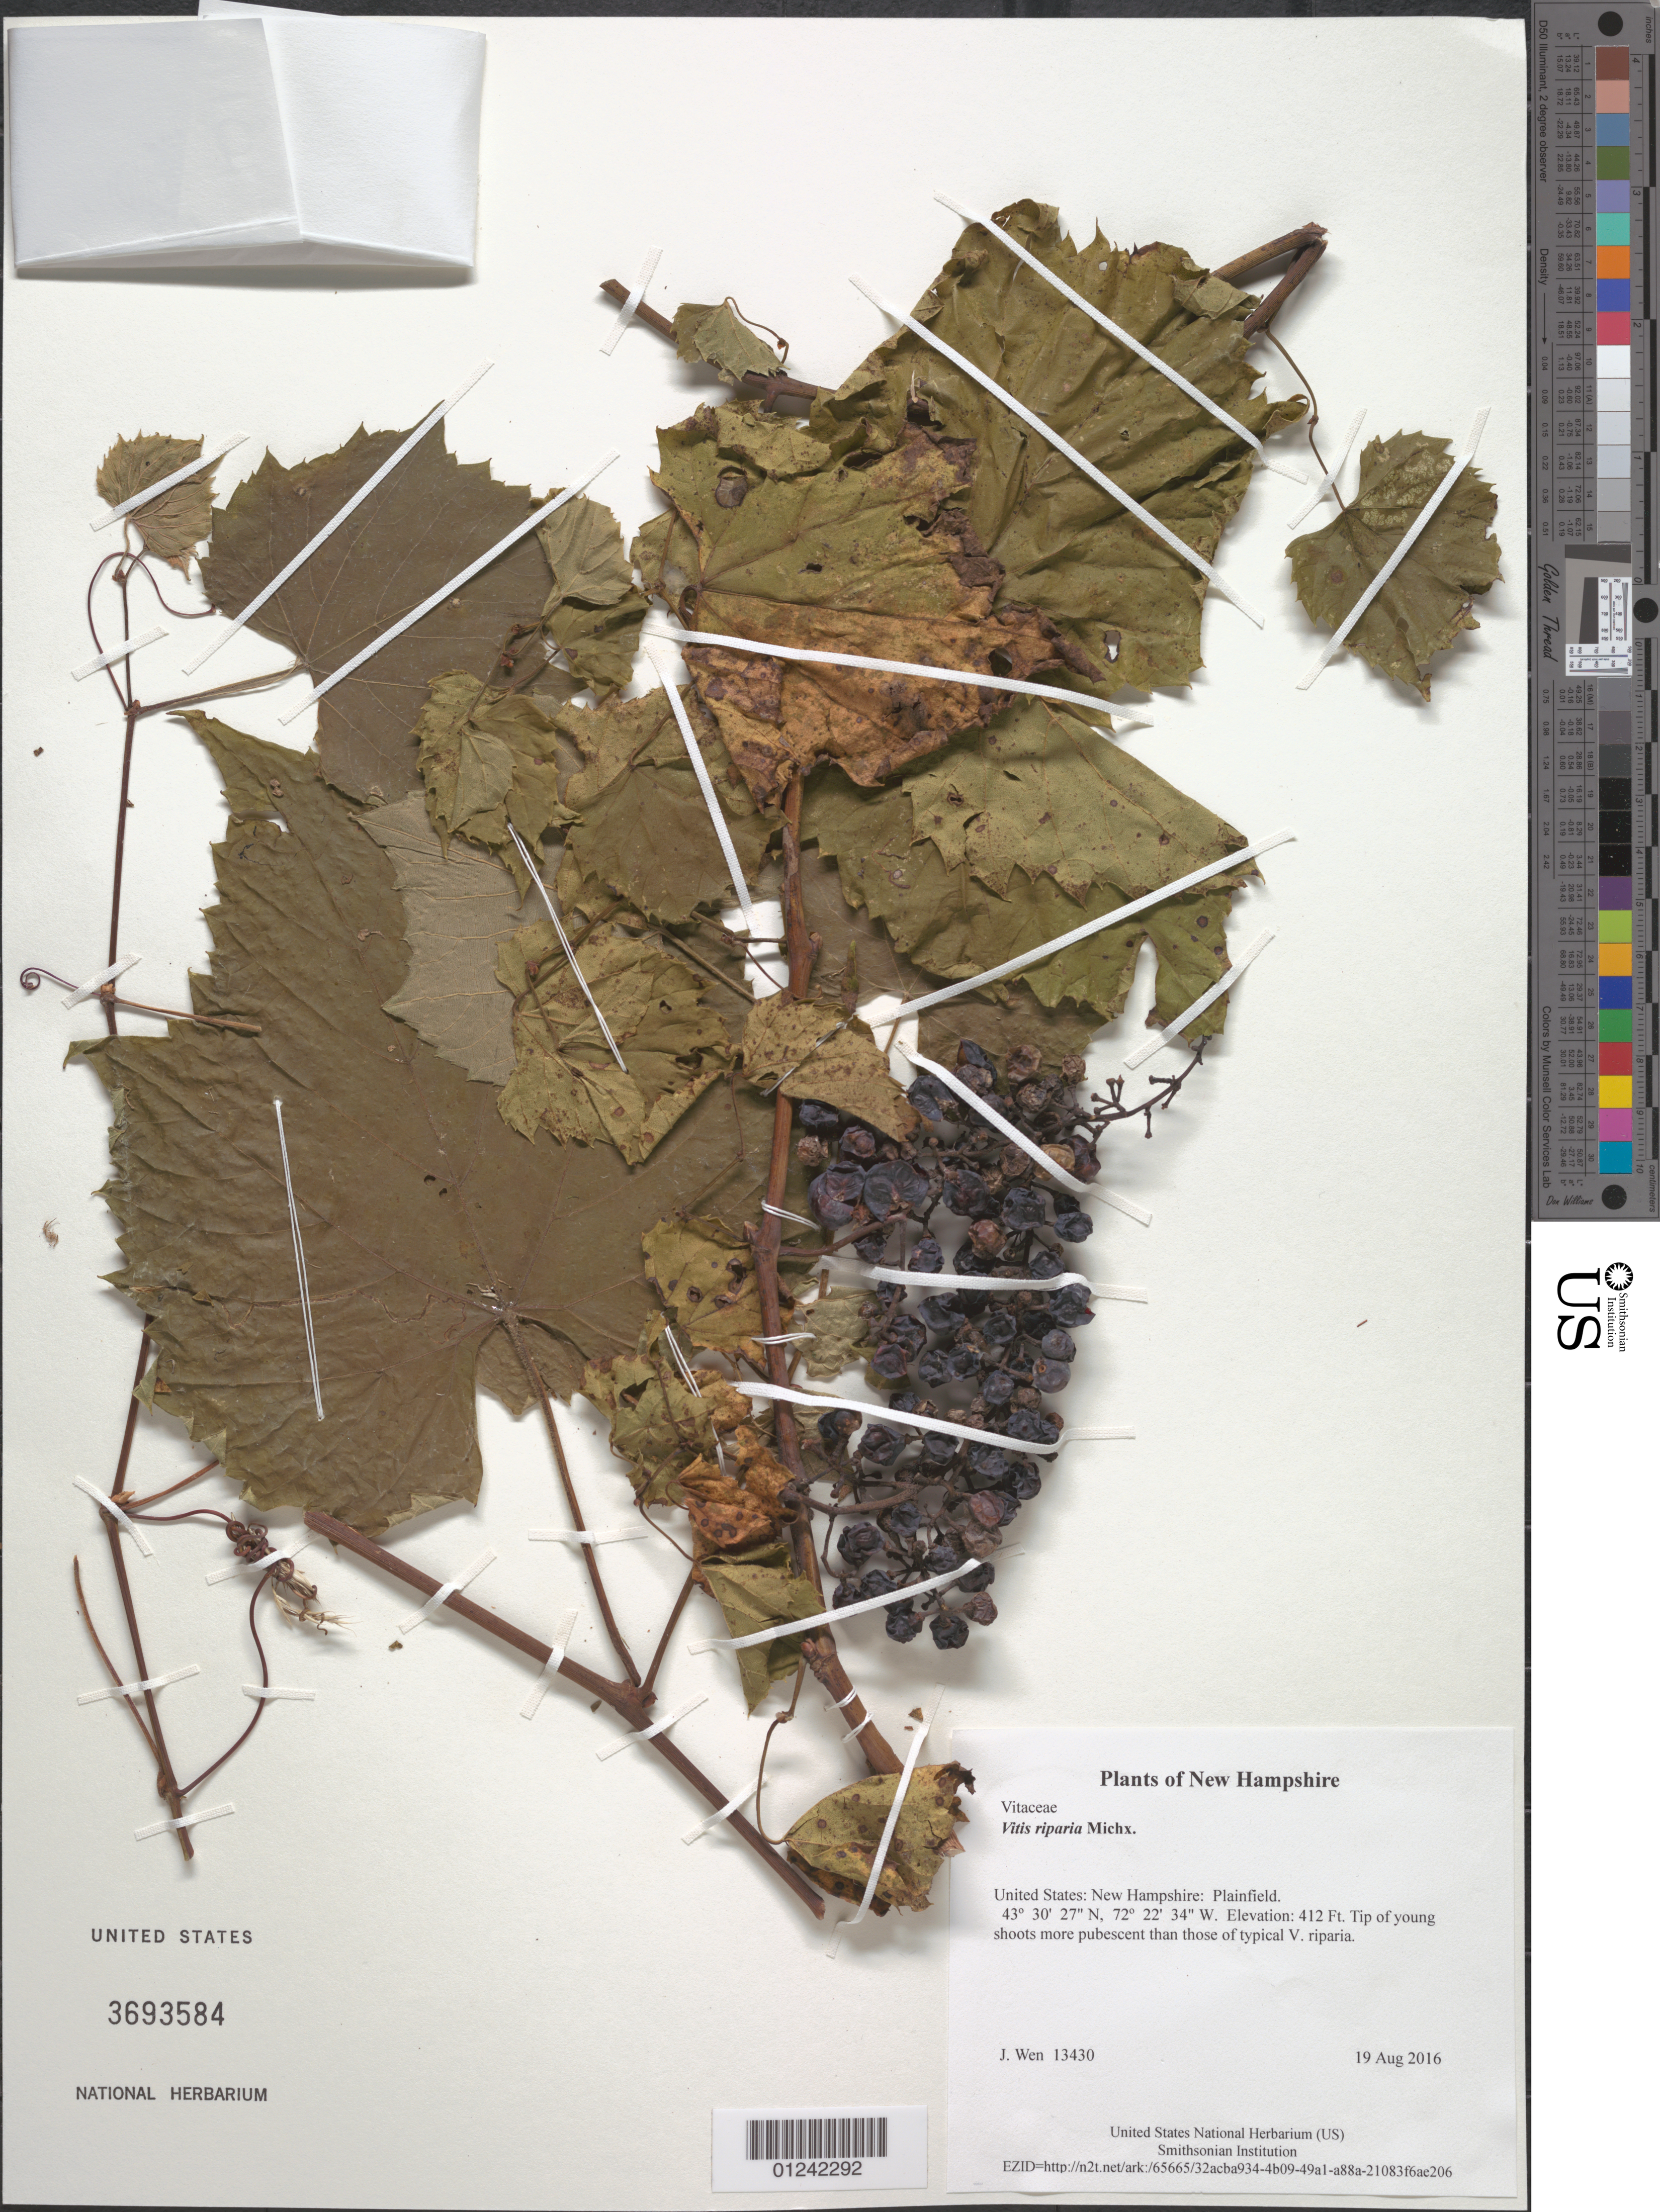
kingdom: Plantae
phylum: Tracheophyta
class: Magnoliopsida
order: Vitales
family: Vitaceae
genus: Vitis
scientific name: Vitis riparia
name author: Michx.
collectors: J. Wen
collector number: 13430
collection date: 2016-08-19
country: United States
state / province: New Hampshire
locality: Plainfield.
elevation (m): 126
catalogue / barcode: US 3693584